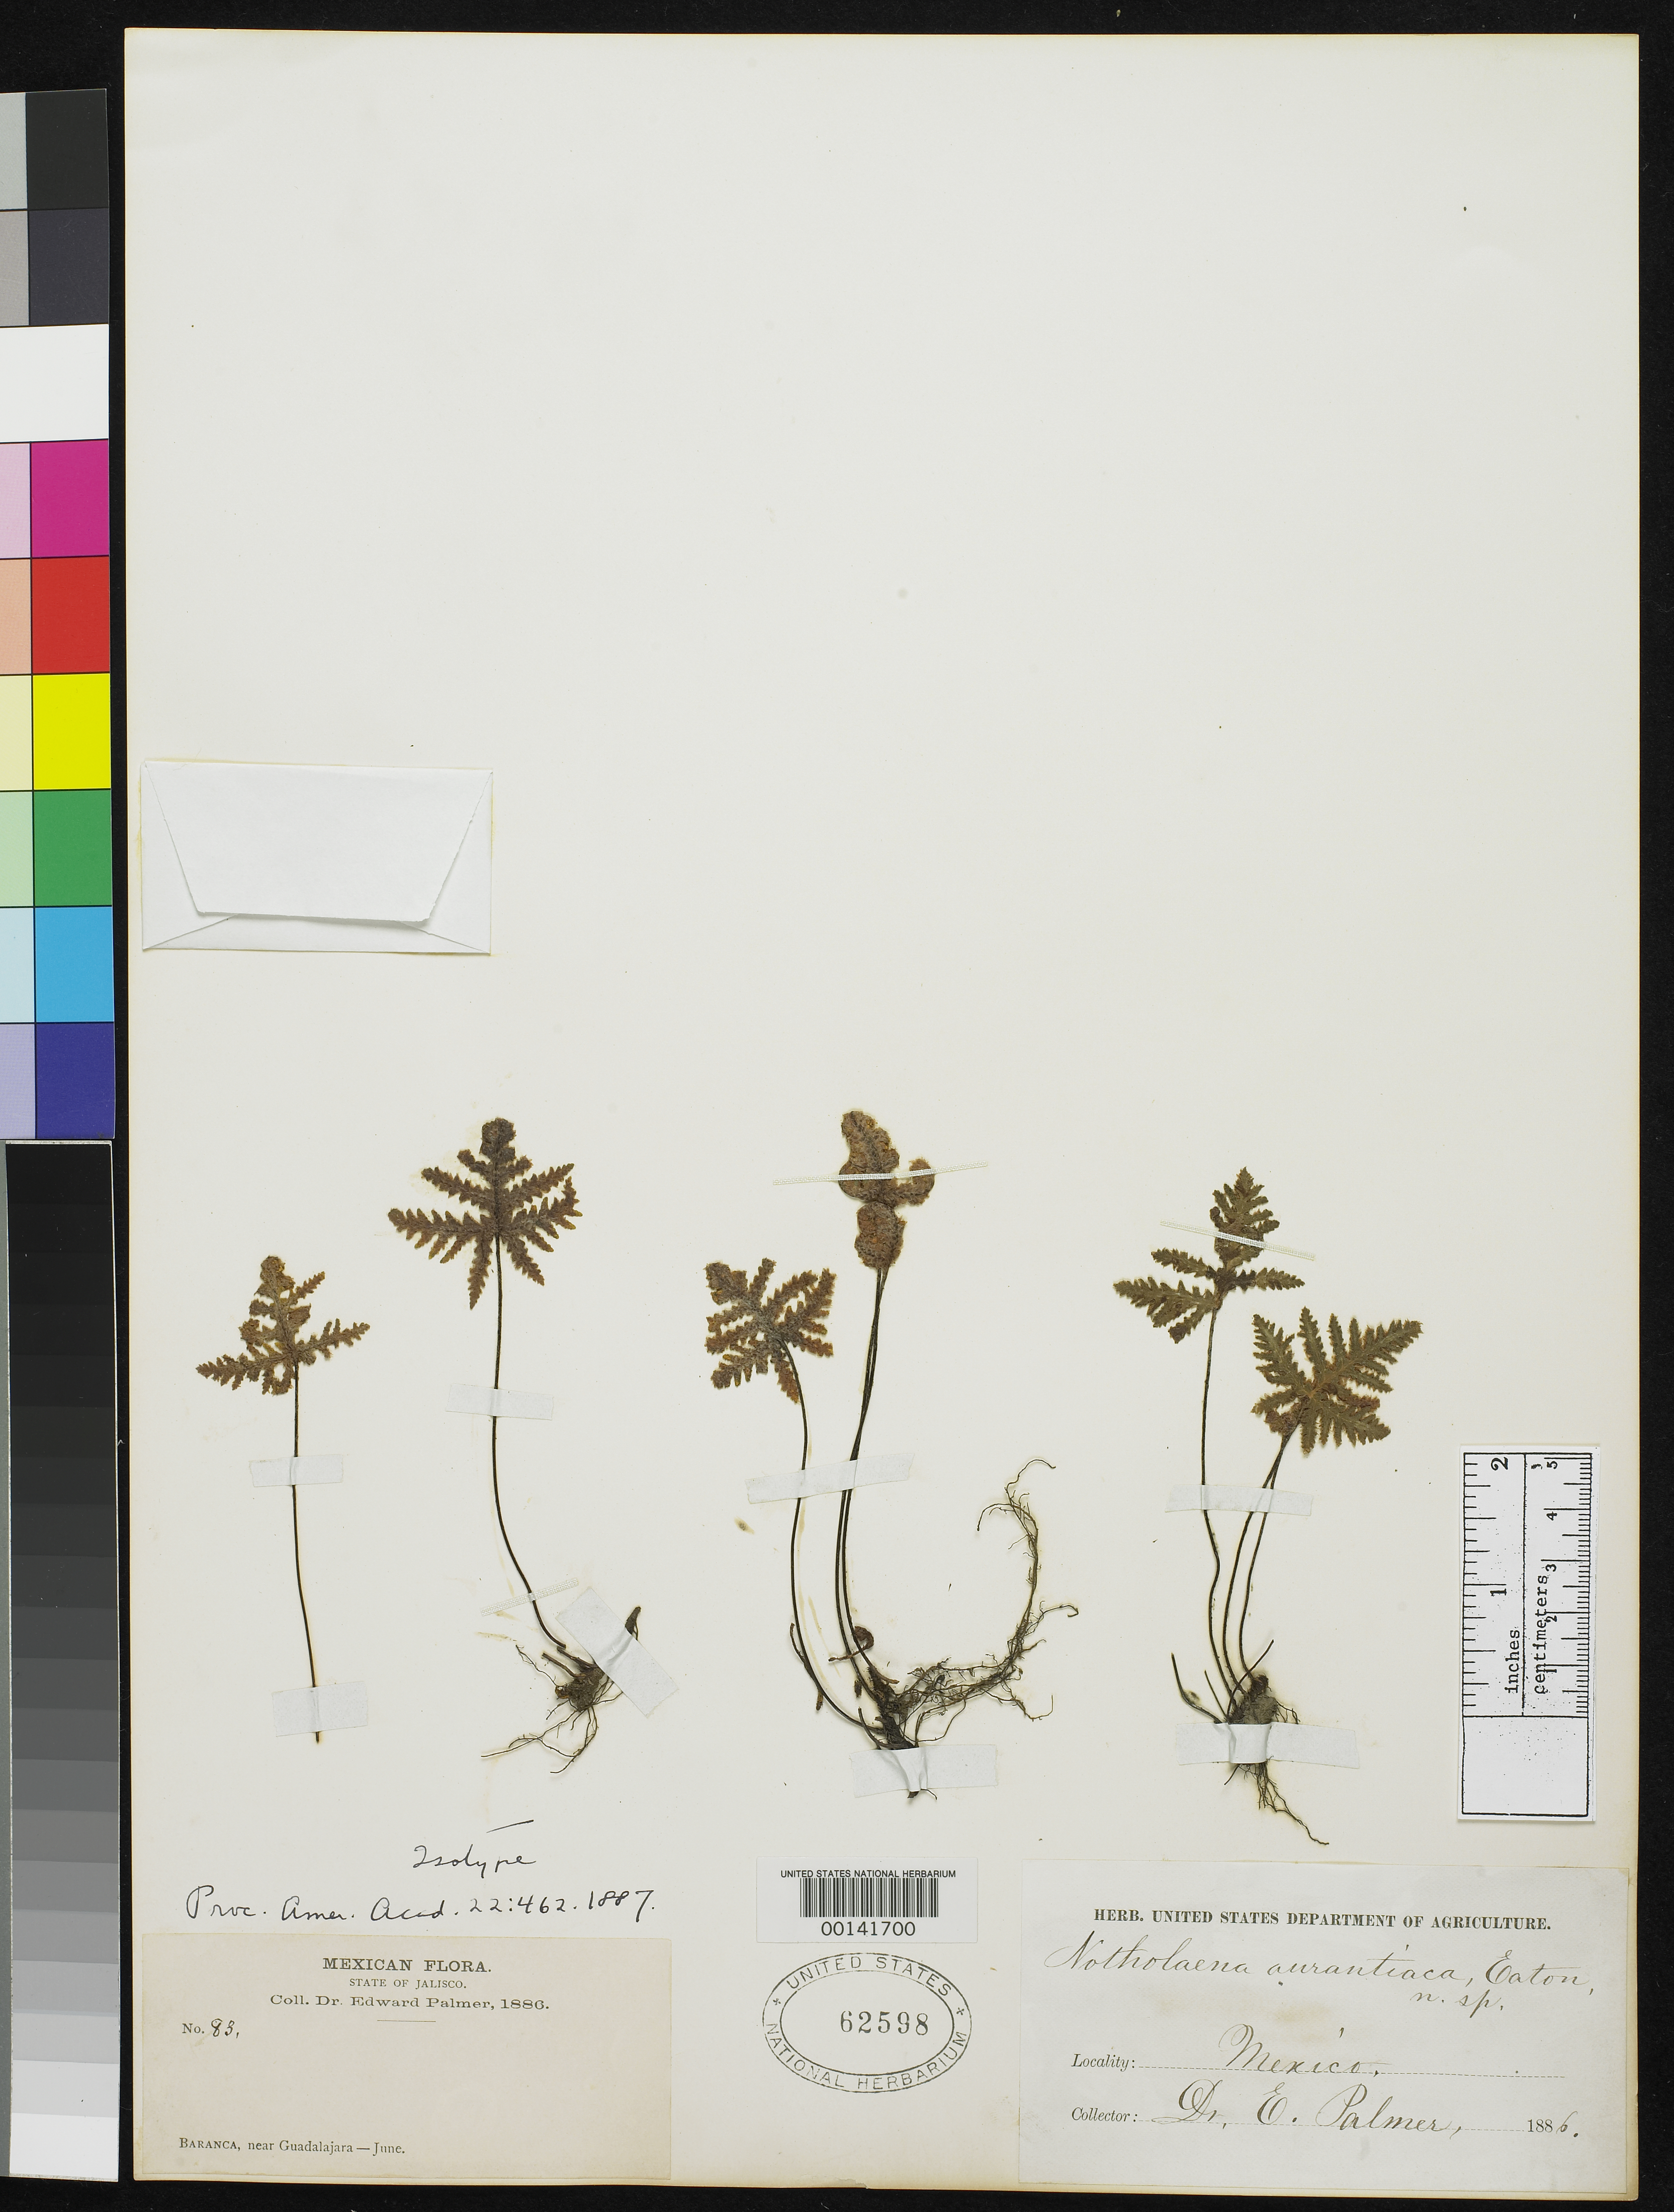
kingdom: Plantae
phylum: Tracheophyta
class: Polypodiopsida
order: Polypodiales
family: Pteridaceae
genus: Notholaena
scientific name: Notholaena aurantiaca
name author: D.C. Eaton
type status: Type Collection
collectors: E. Palmer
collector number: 83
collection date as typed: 18 Jun 1886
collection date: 1886-06-18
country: Mexico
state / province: Jalisco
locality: Baranca, near Guadalajara.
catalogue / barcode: US 62598